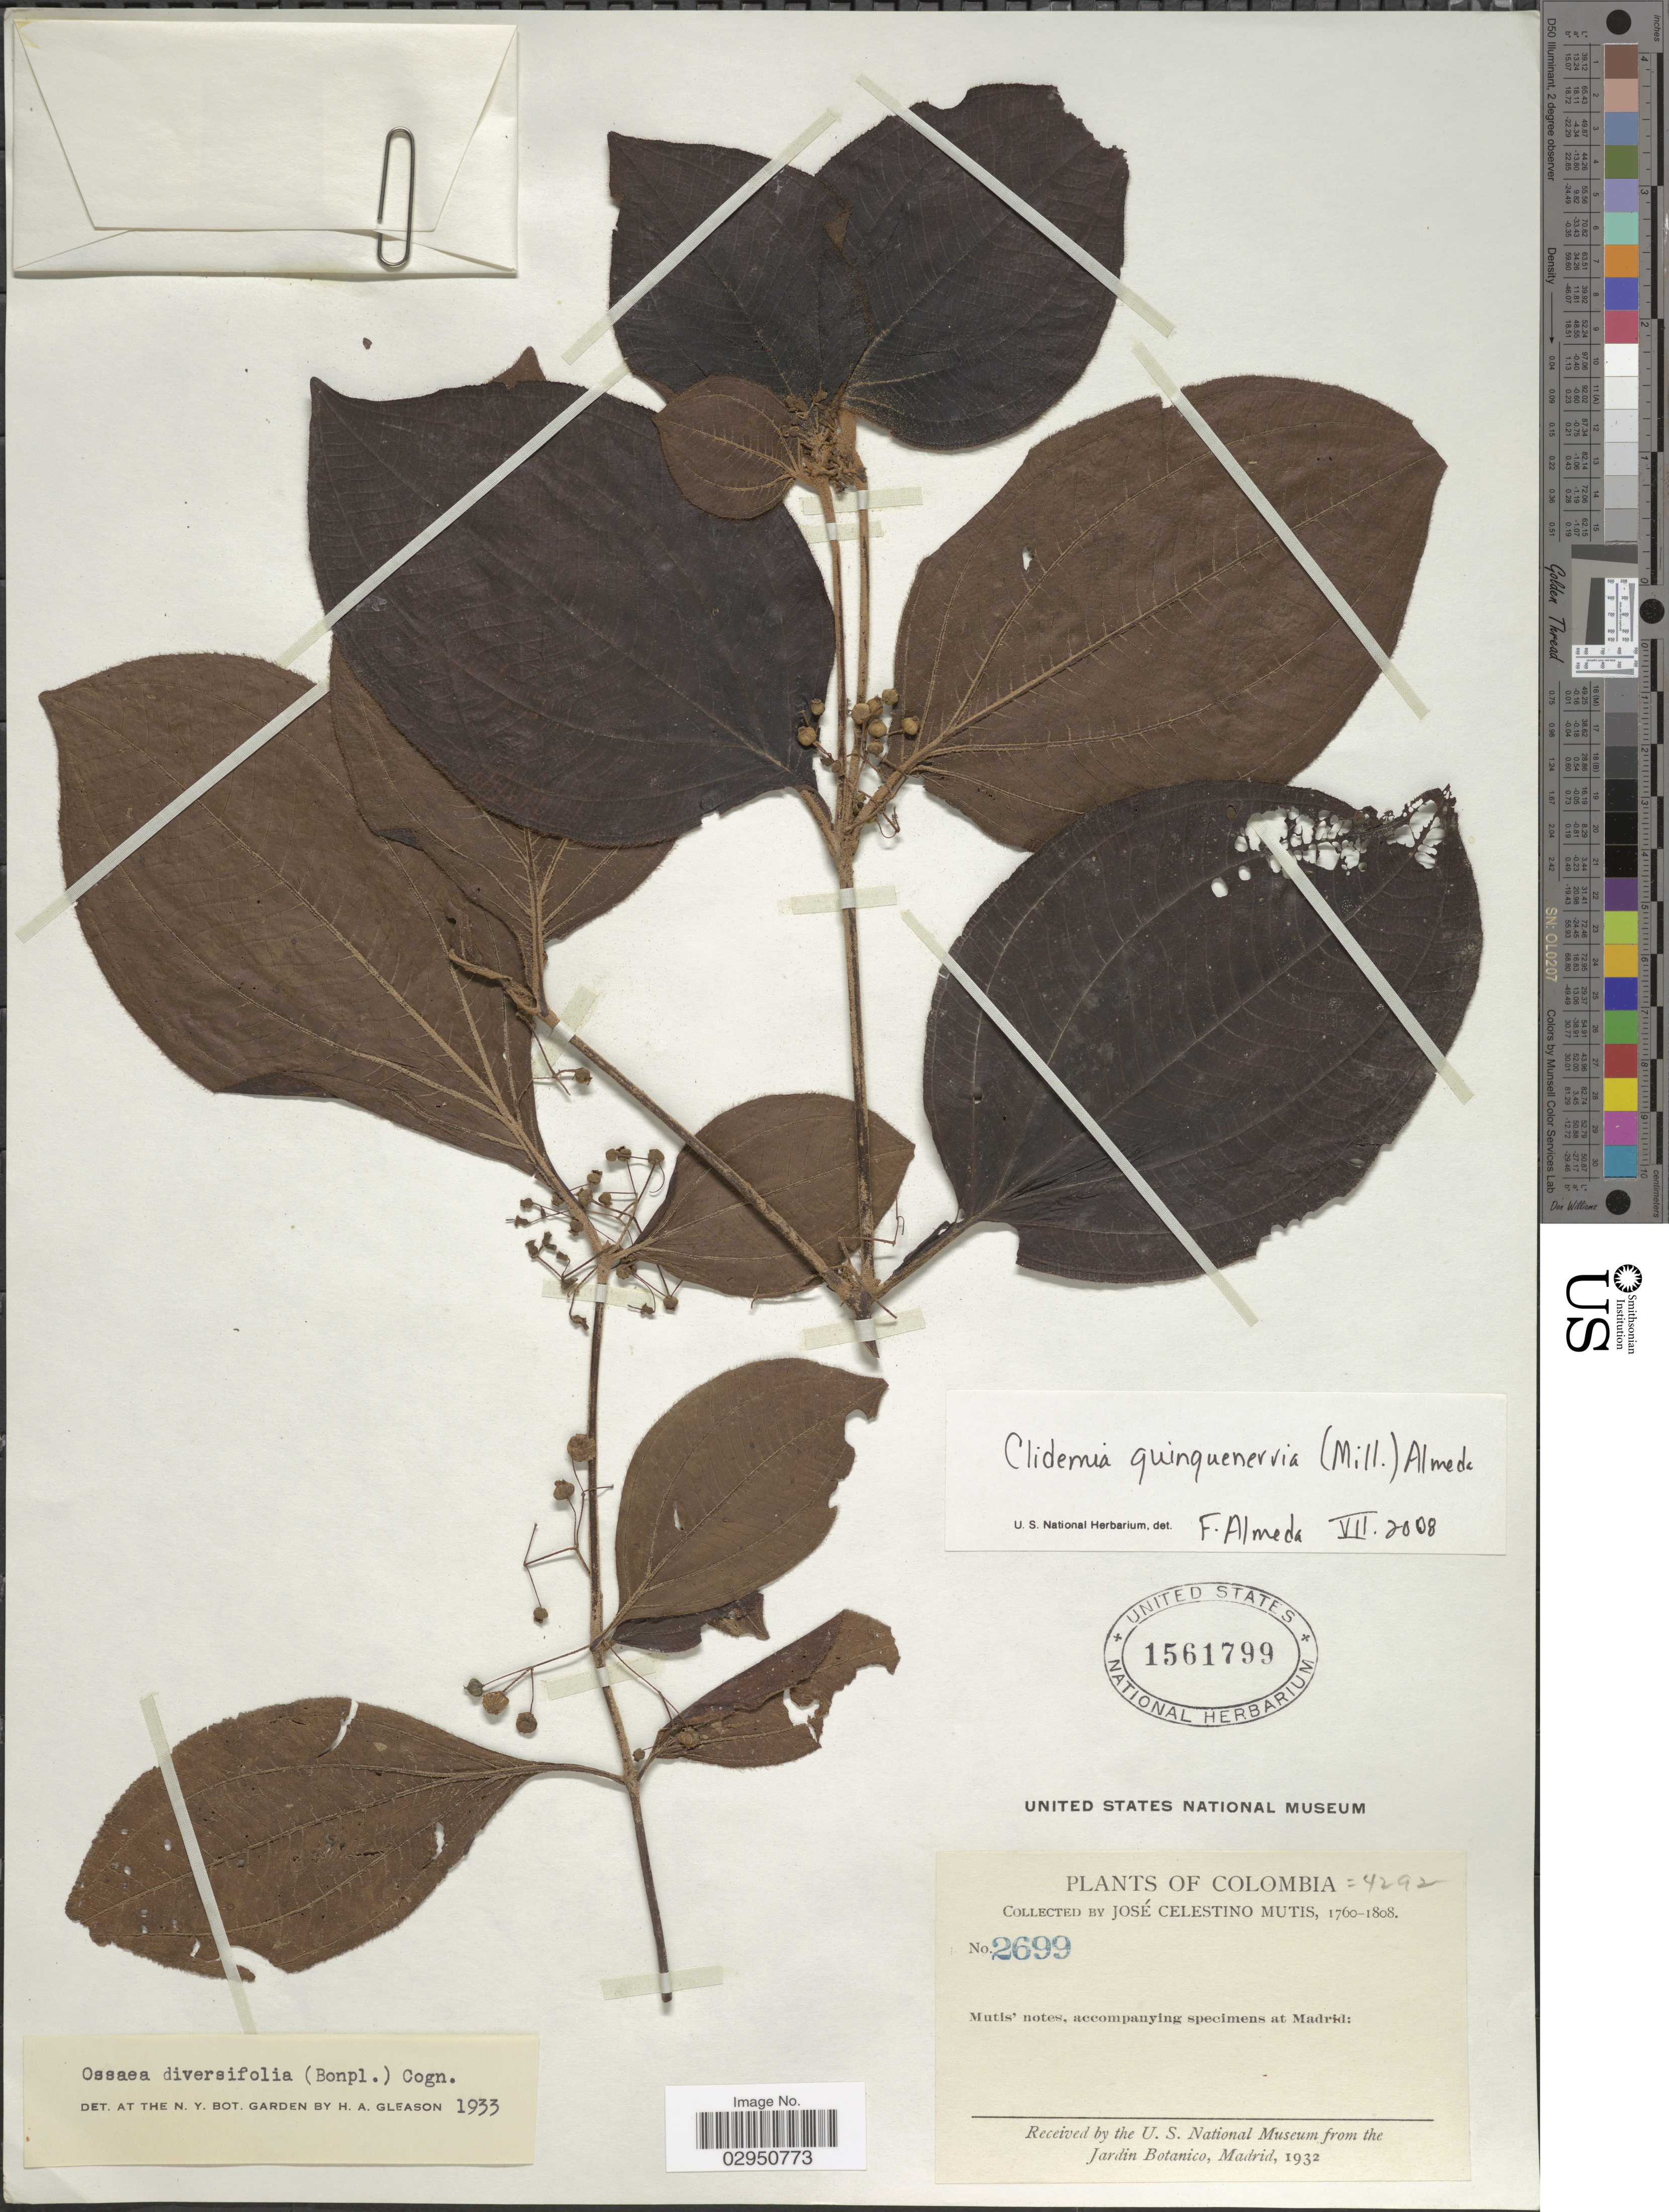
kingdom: Plantae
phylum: Tracheophyta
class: Magnoliopsida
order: Myrtales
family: Melastomataceae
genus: Clidemia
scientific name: Clidemia quinquenervia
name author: (Mill.) Almeda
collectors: J. C. B. Mutis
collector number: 2699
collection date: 1760/1808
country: Colombia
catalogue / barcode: US 1561799